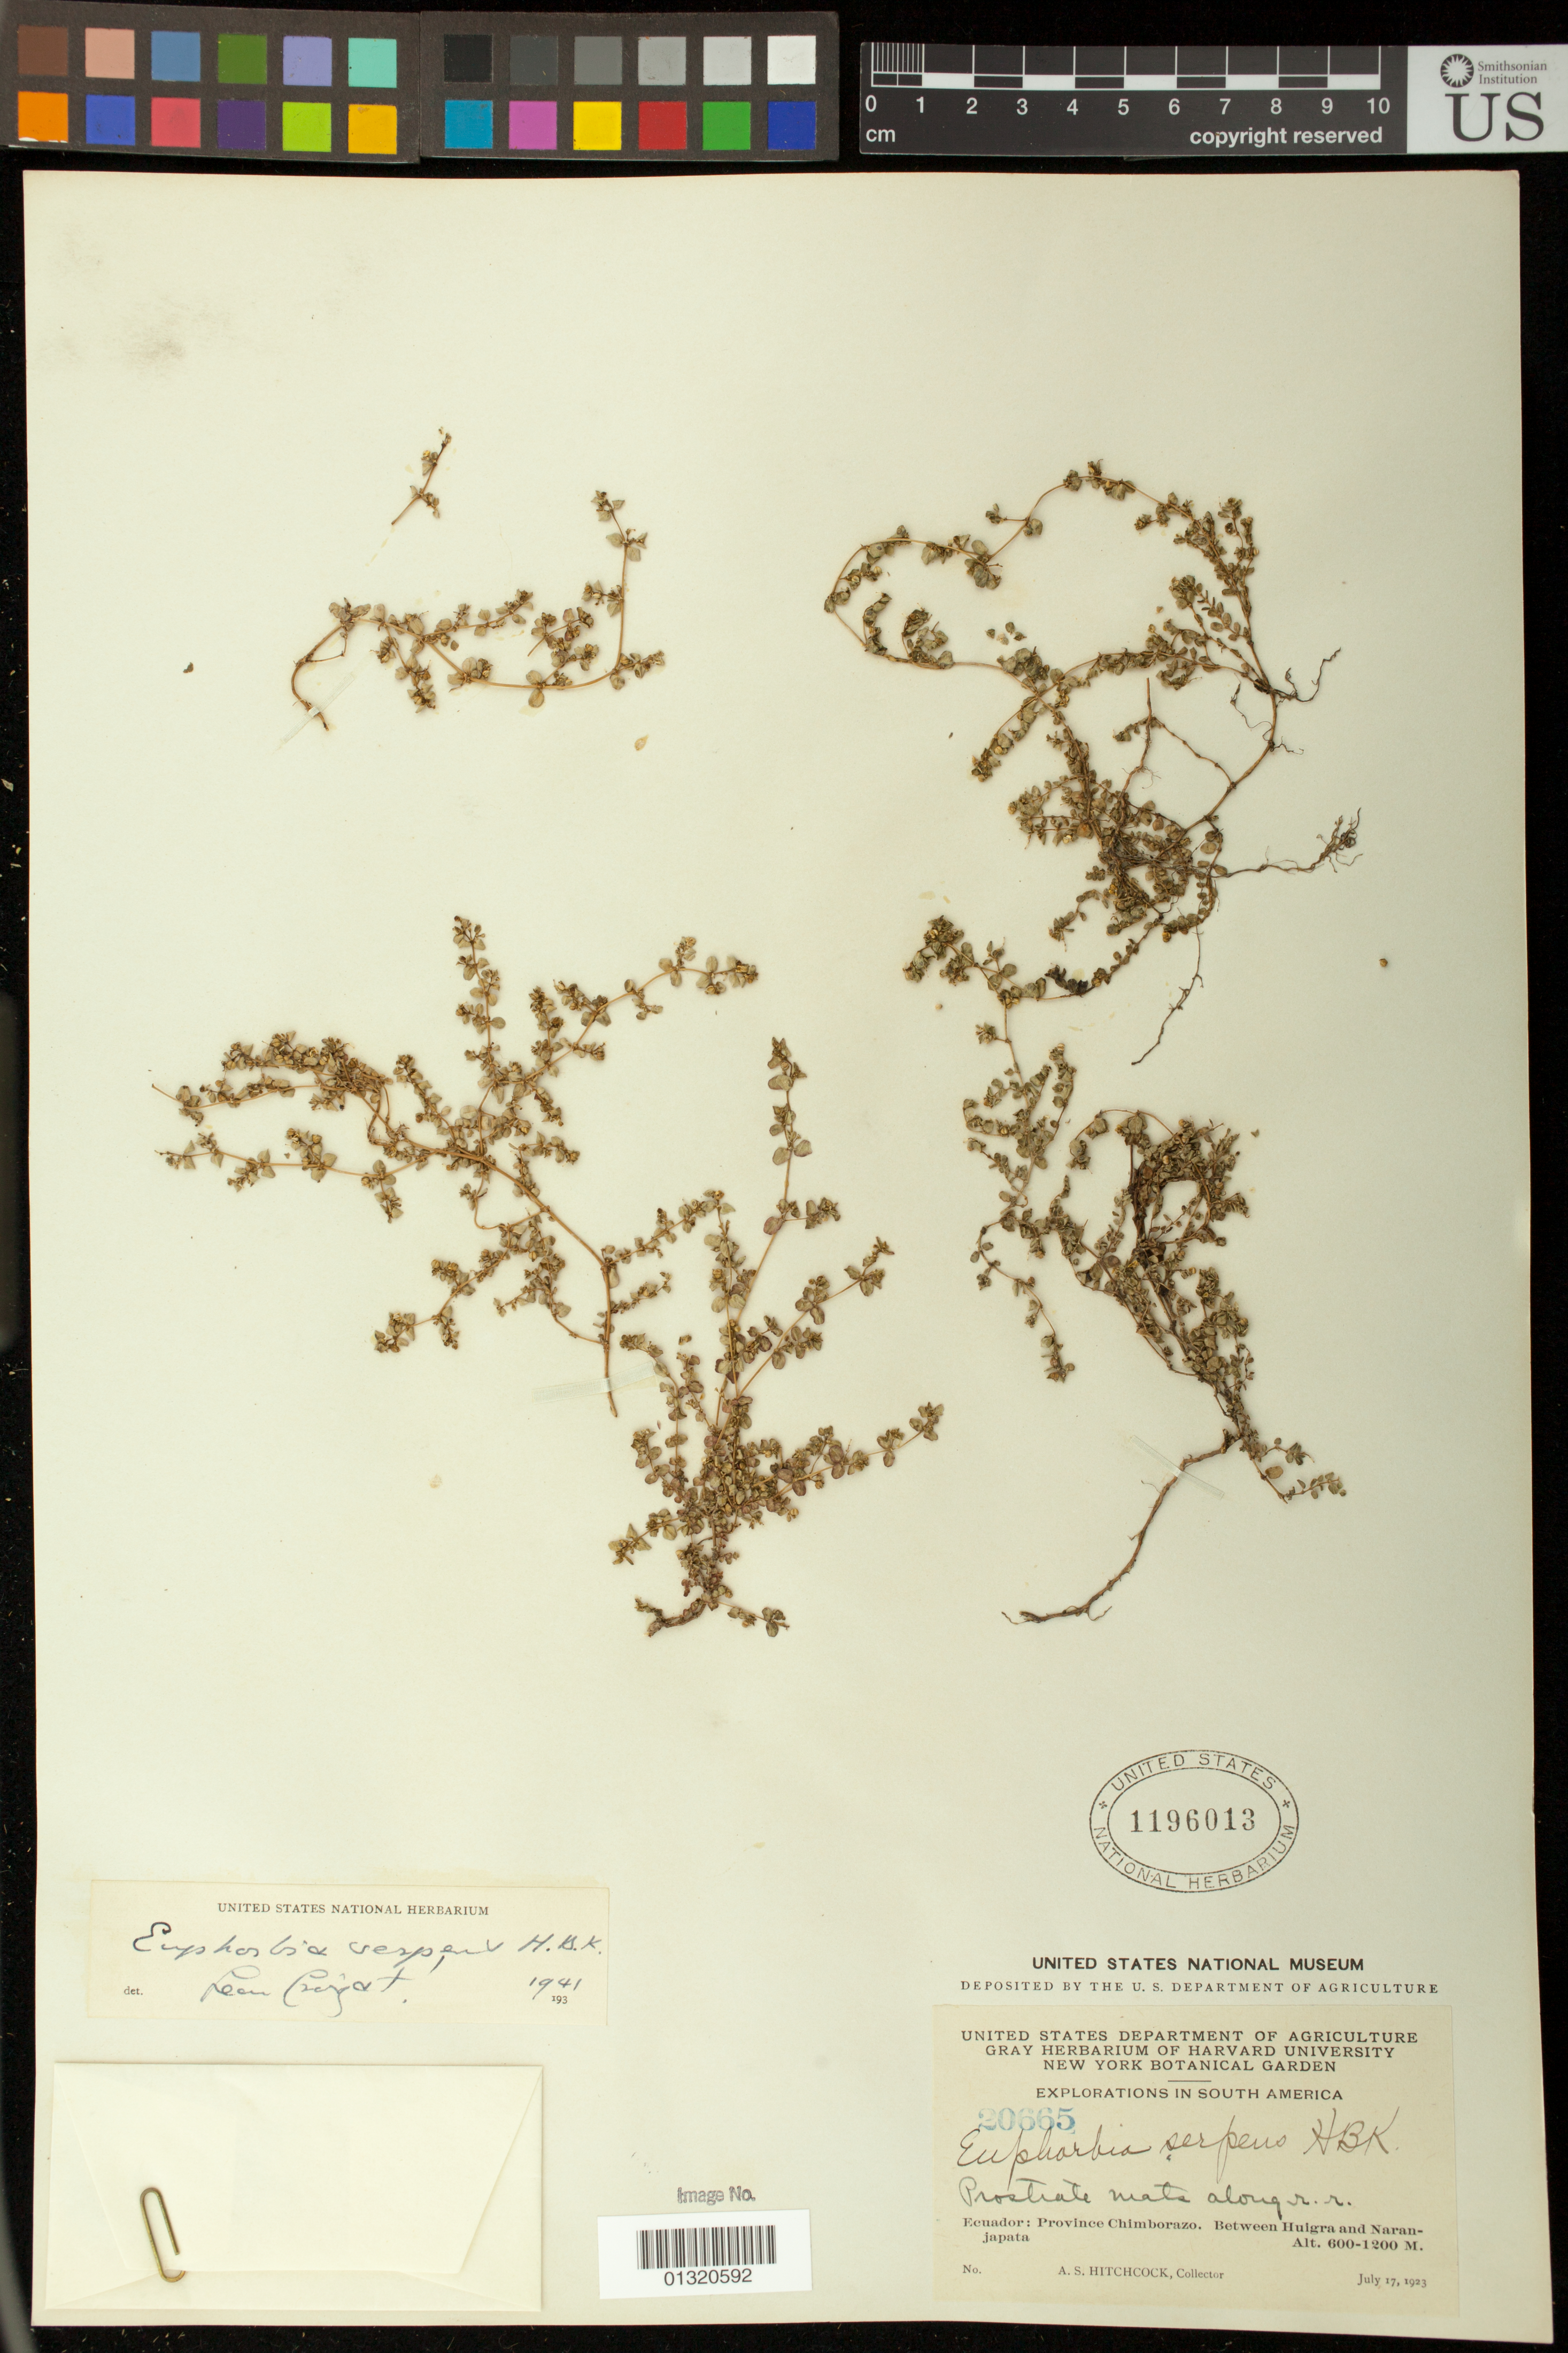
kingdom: Plantae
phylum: Tracheophyta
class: Magnoliopsida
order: Malpighiales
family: Euphorbiaceae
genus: Euphorbia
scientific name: Euphorbia serpens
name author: Kunth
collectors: A. S. Hitchcock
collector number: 20665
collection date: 1923-07-17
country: Ecuador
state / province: Chimborazo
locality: Between Huigra and Naranjapata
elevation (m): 600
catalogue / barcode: US 1196013